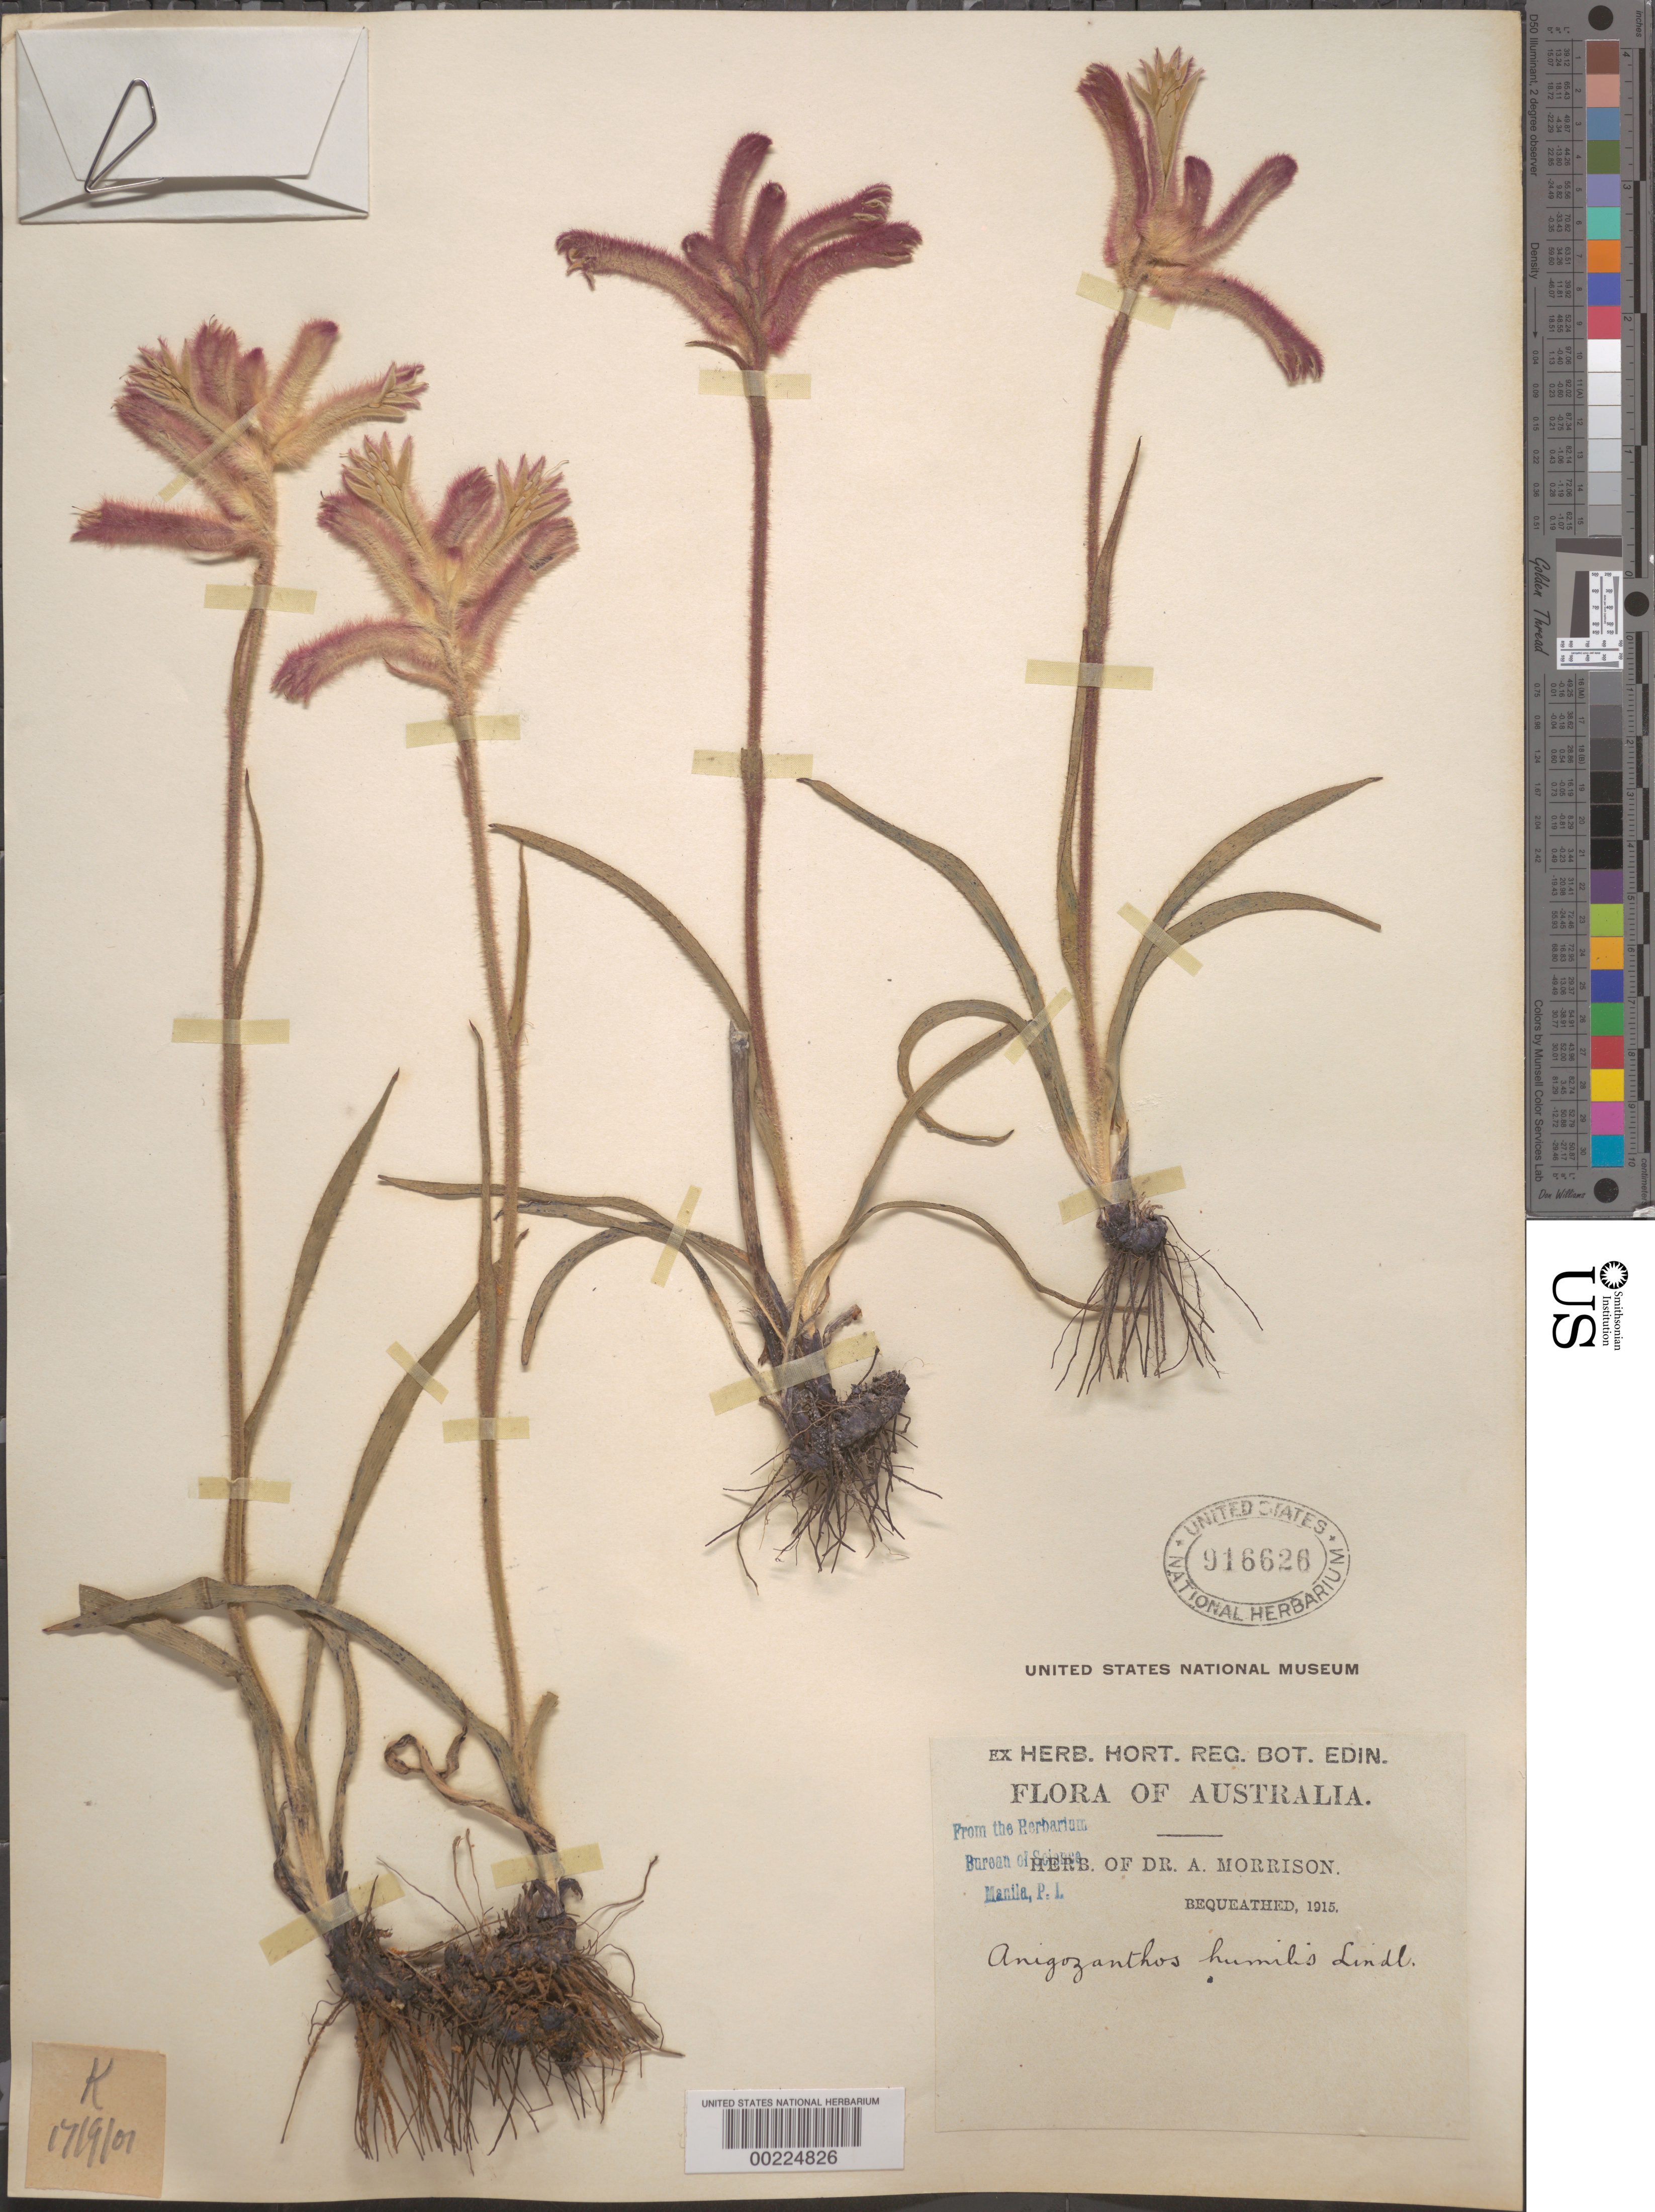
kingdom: Plantae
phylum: Tracheophyta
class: Liliopsida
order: Commelinales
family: Haemodoraceae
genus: Anigozanthos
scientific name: Anigozanthos humilis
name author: Lindl.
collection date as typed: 17 Sep 1901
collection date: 1901-09-17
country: Australia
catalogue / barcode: US 916626